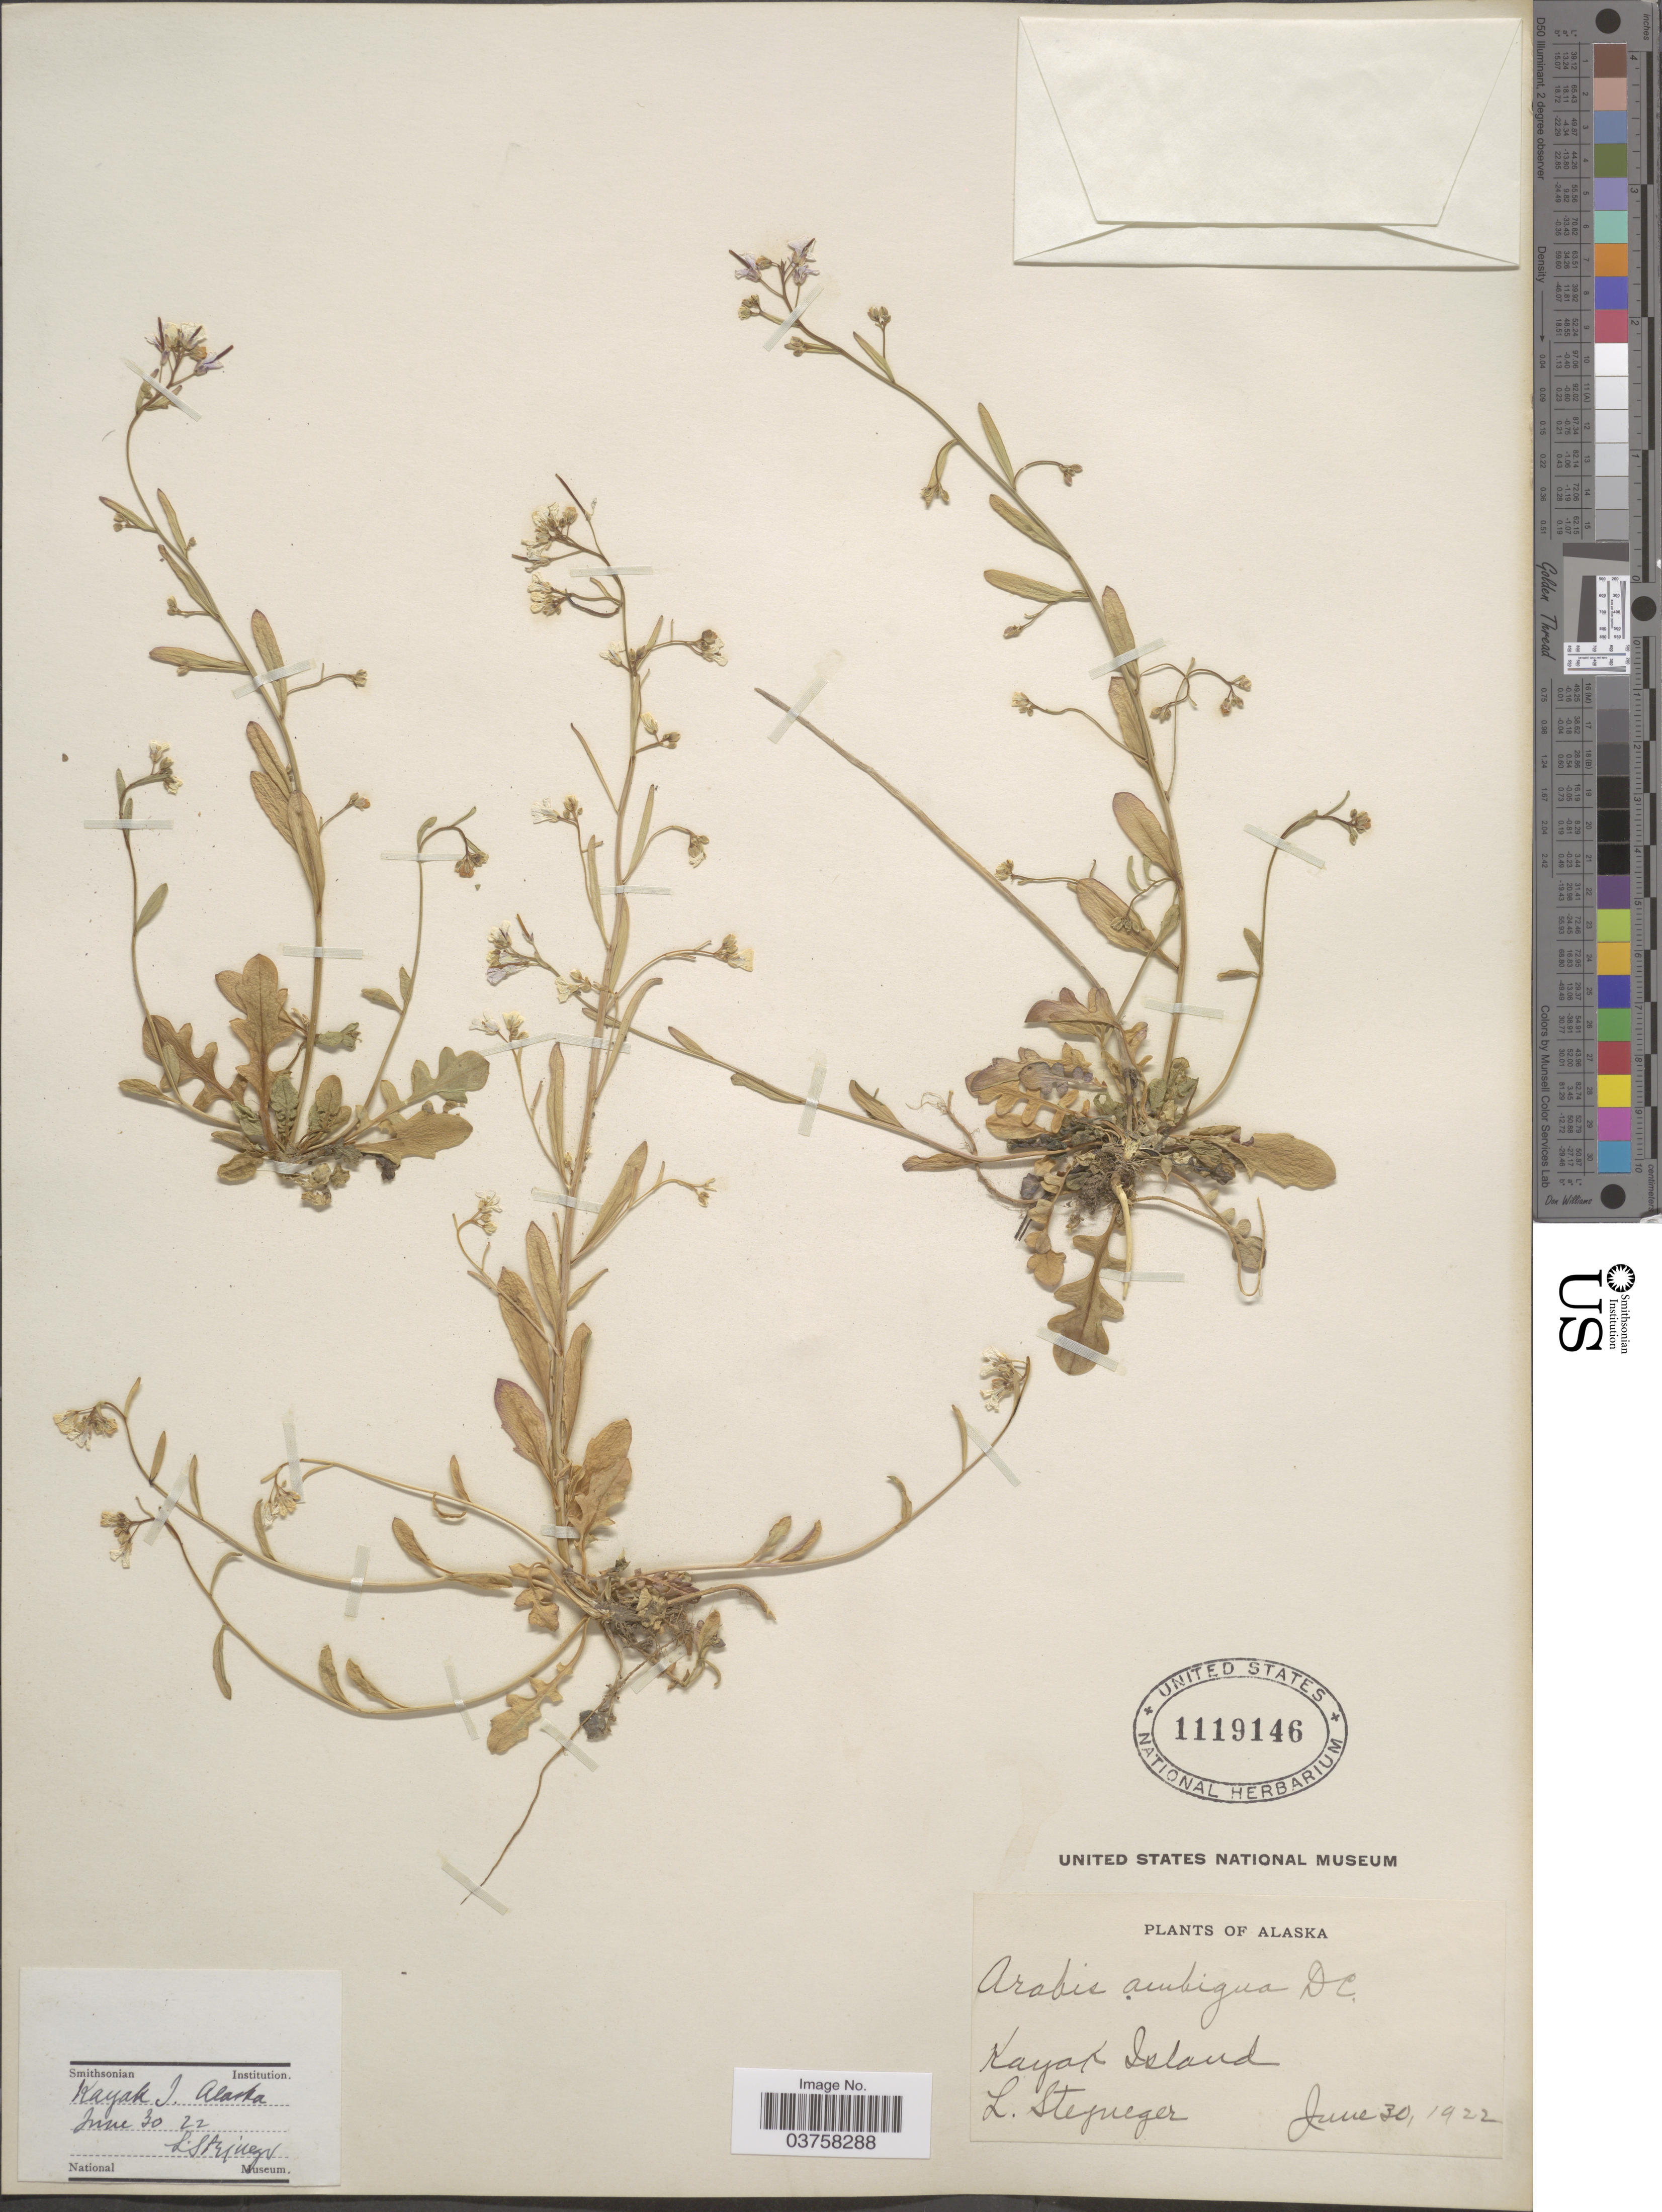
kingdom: Plantae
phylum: Tracheophyta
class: Magnoliopsida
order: Brassicales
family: Brassicaceae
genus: Arabidopsis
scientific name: Arabidopsis lyrata subsp. kamchatica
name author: (Fisch. ex DC.) O'Kane & Al-Shehbaz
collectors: L. Stegneger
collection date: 1922-06-30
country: United States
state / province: Alaska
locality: Kayak Island.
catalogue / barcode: US 1119146